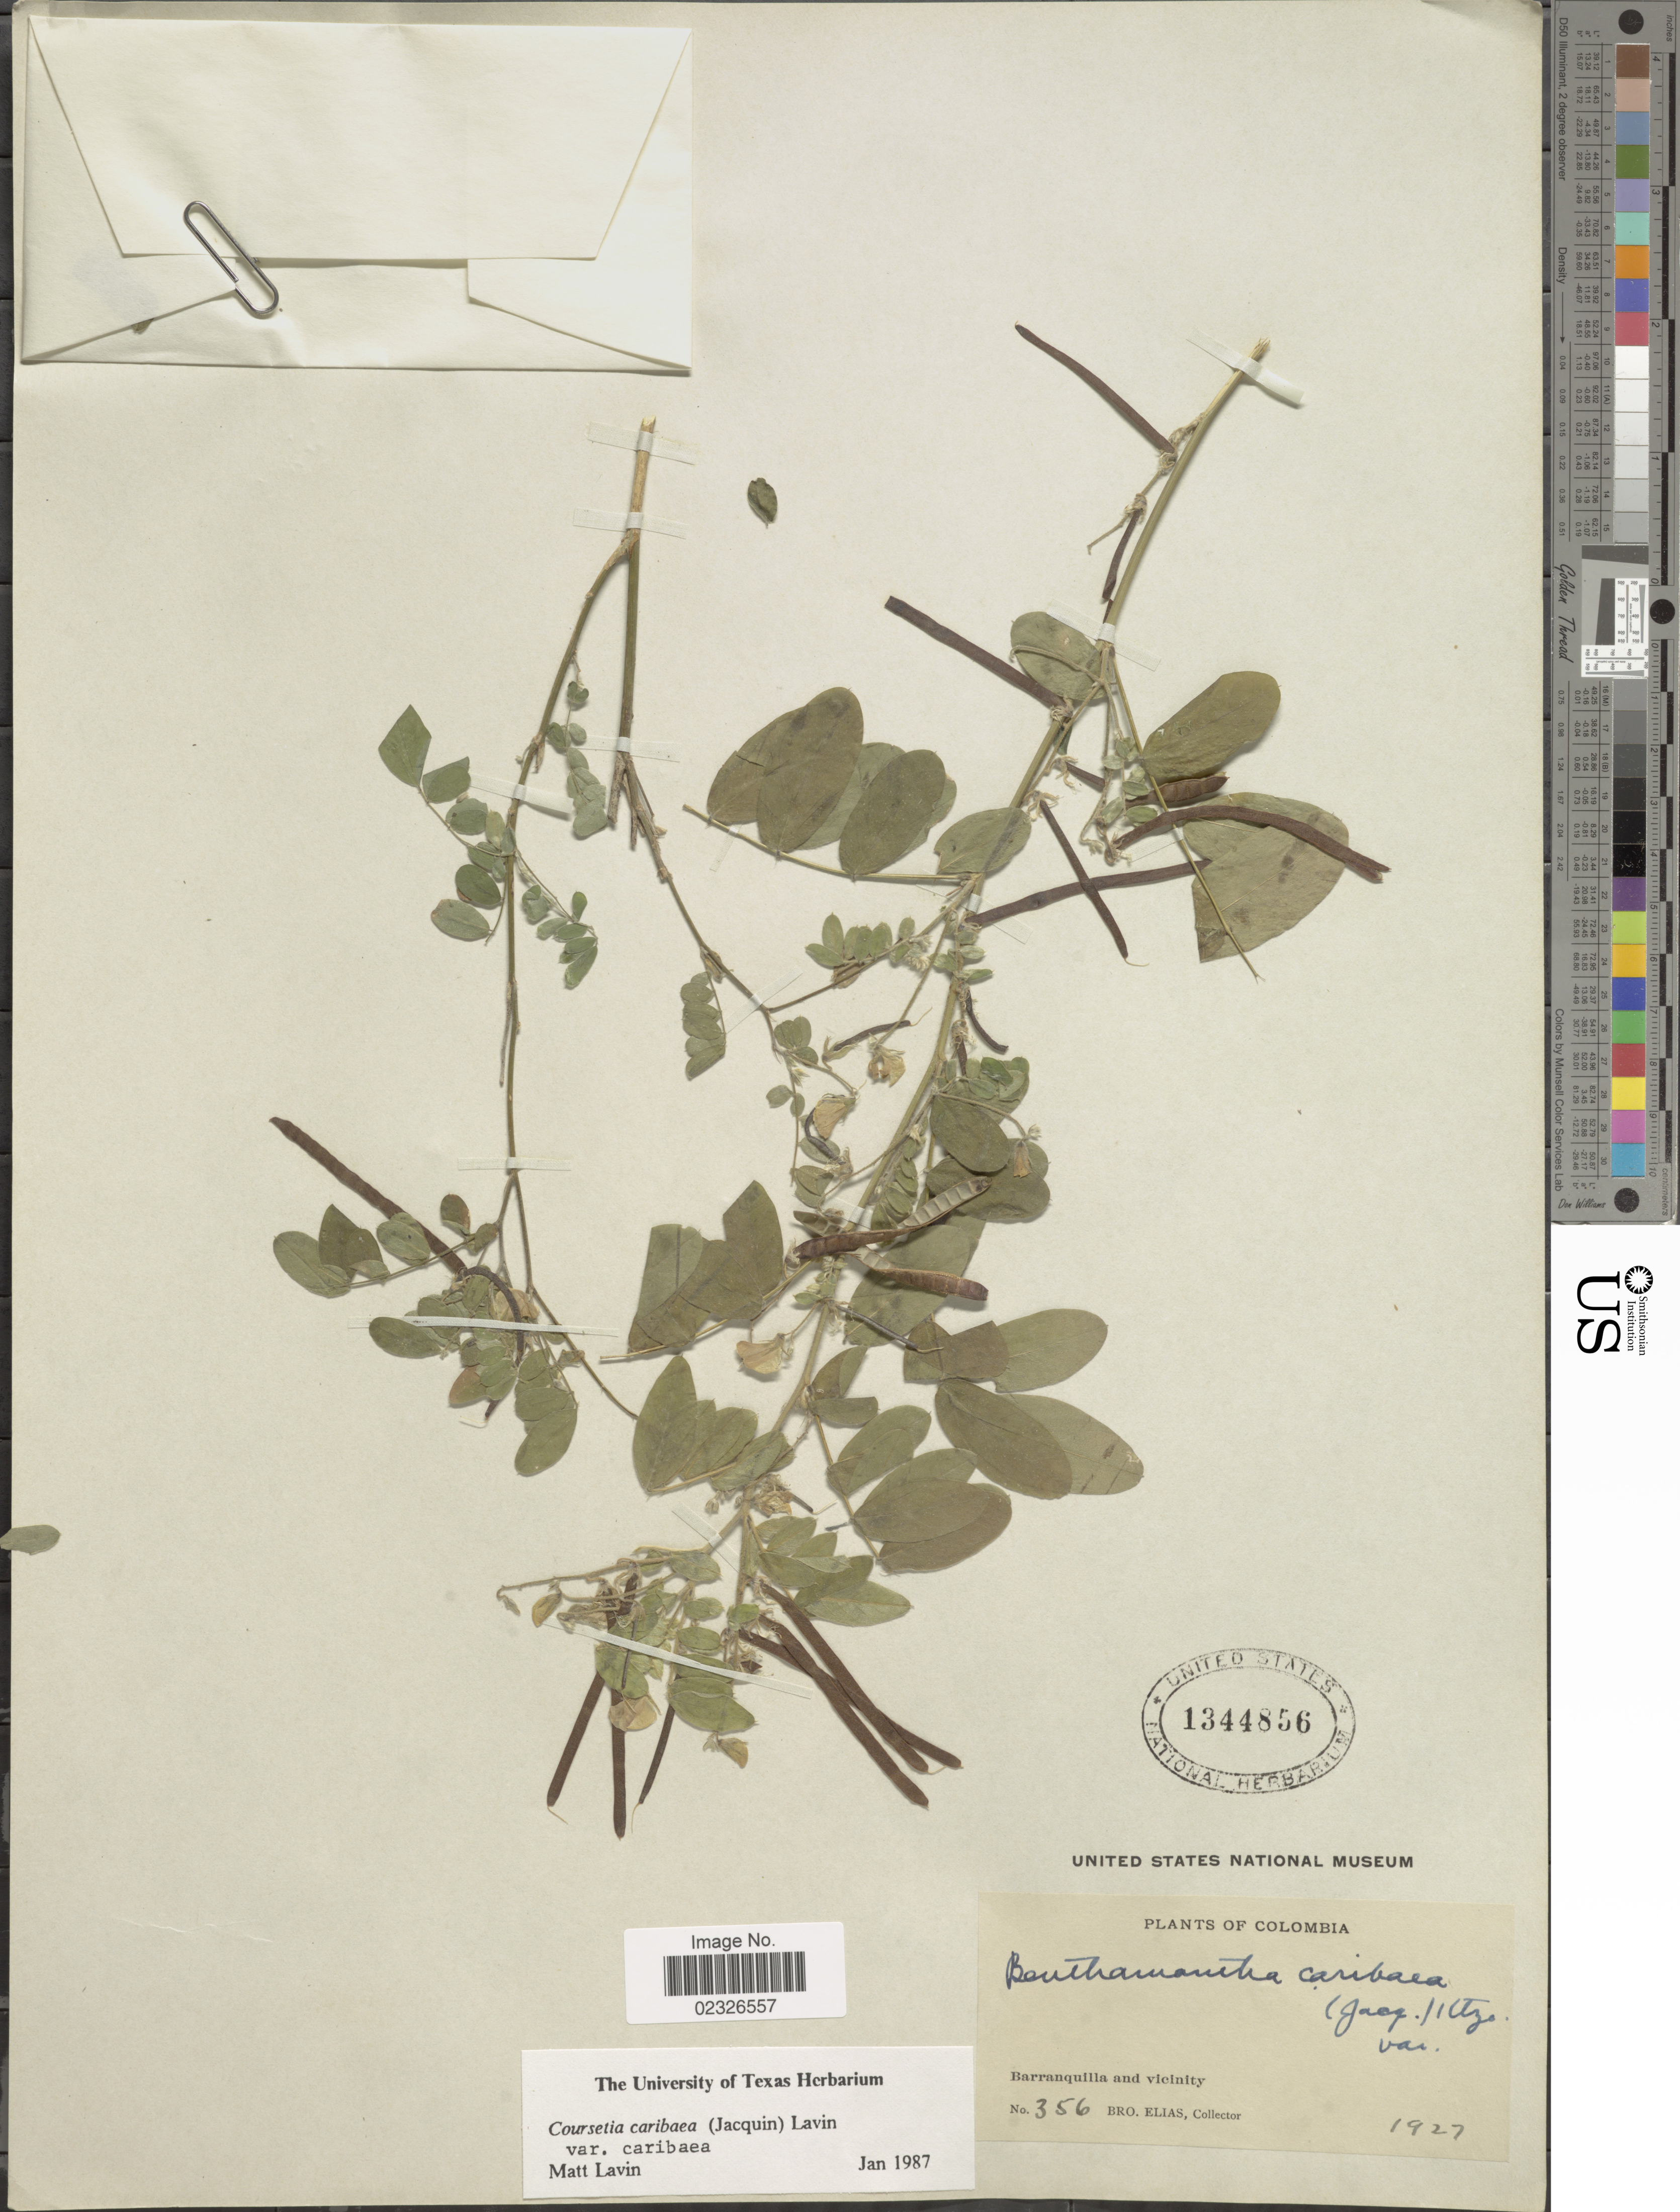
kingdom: Plantae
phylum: Tracheophyta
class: Magnoliopsida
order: Fabales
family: Fabaceae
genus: Coursetia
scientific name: Coursetia caribaea var. caribaea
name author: (Jacq.) Lavin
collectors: Bro. Elias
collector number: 356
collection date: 1927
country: Colombia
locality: Barranquilla and vicinity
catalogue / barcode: US 1344856